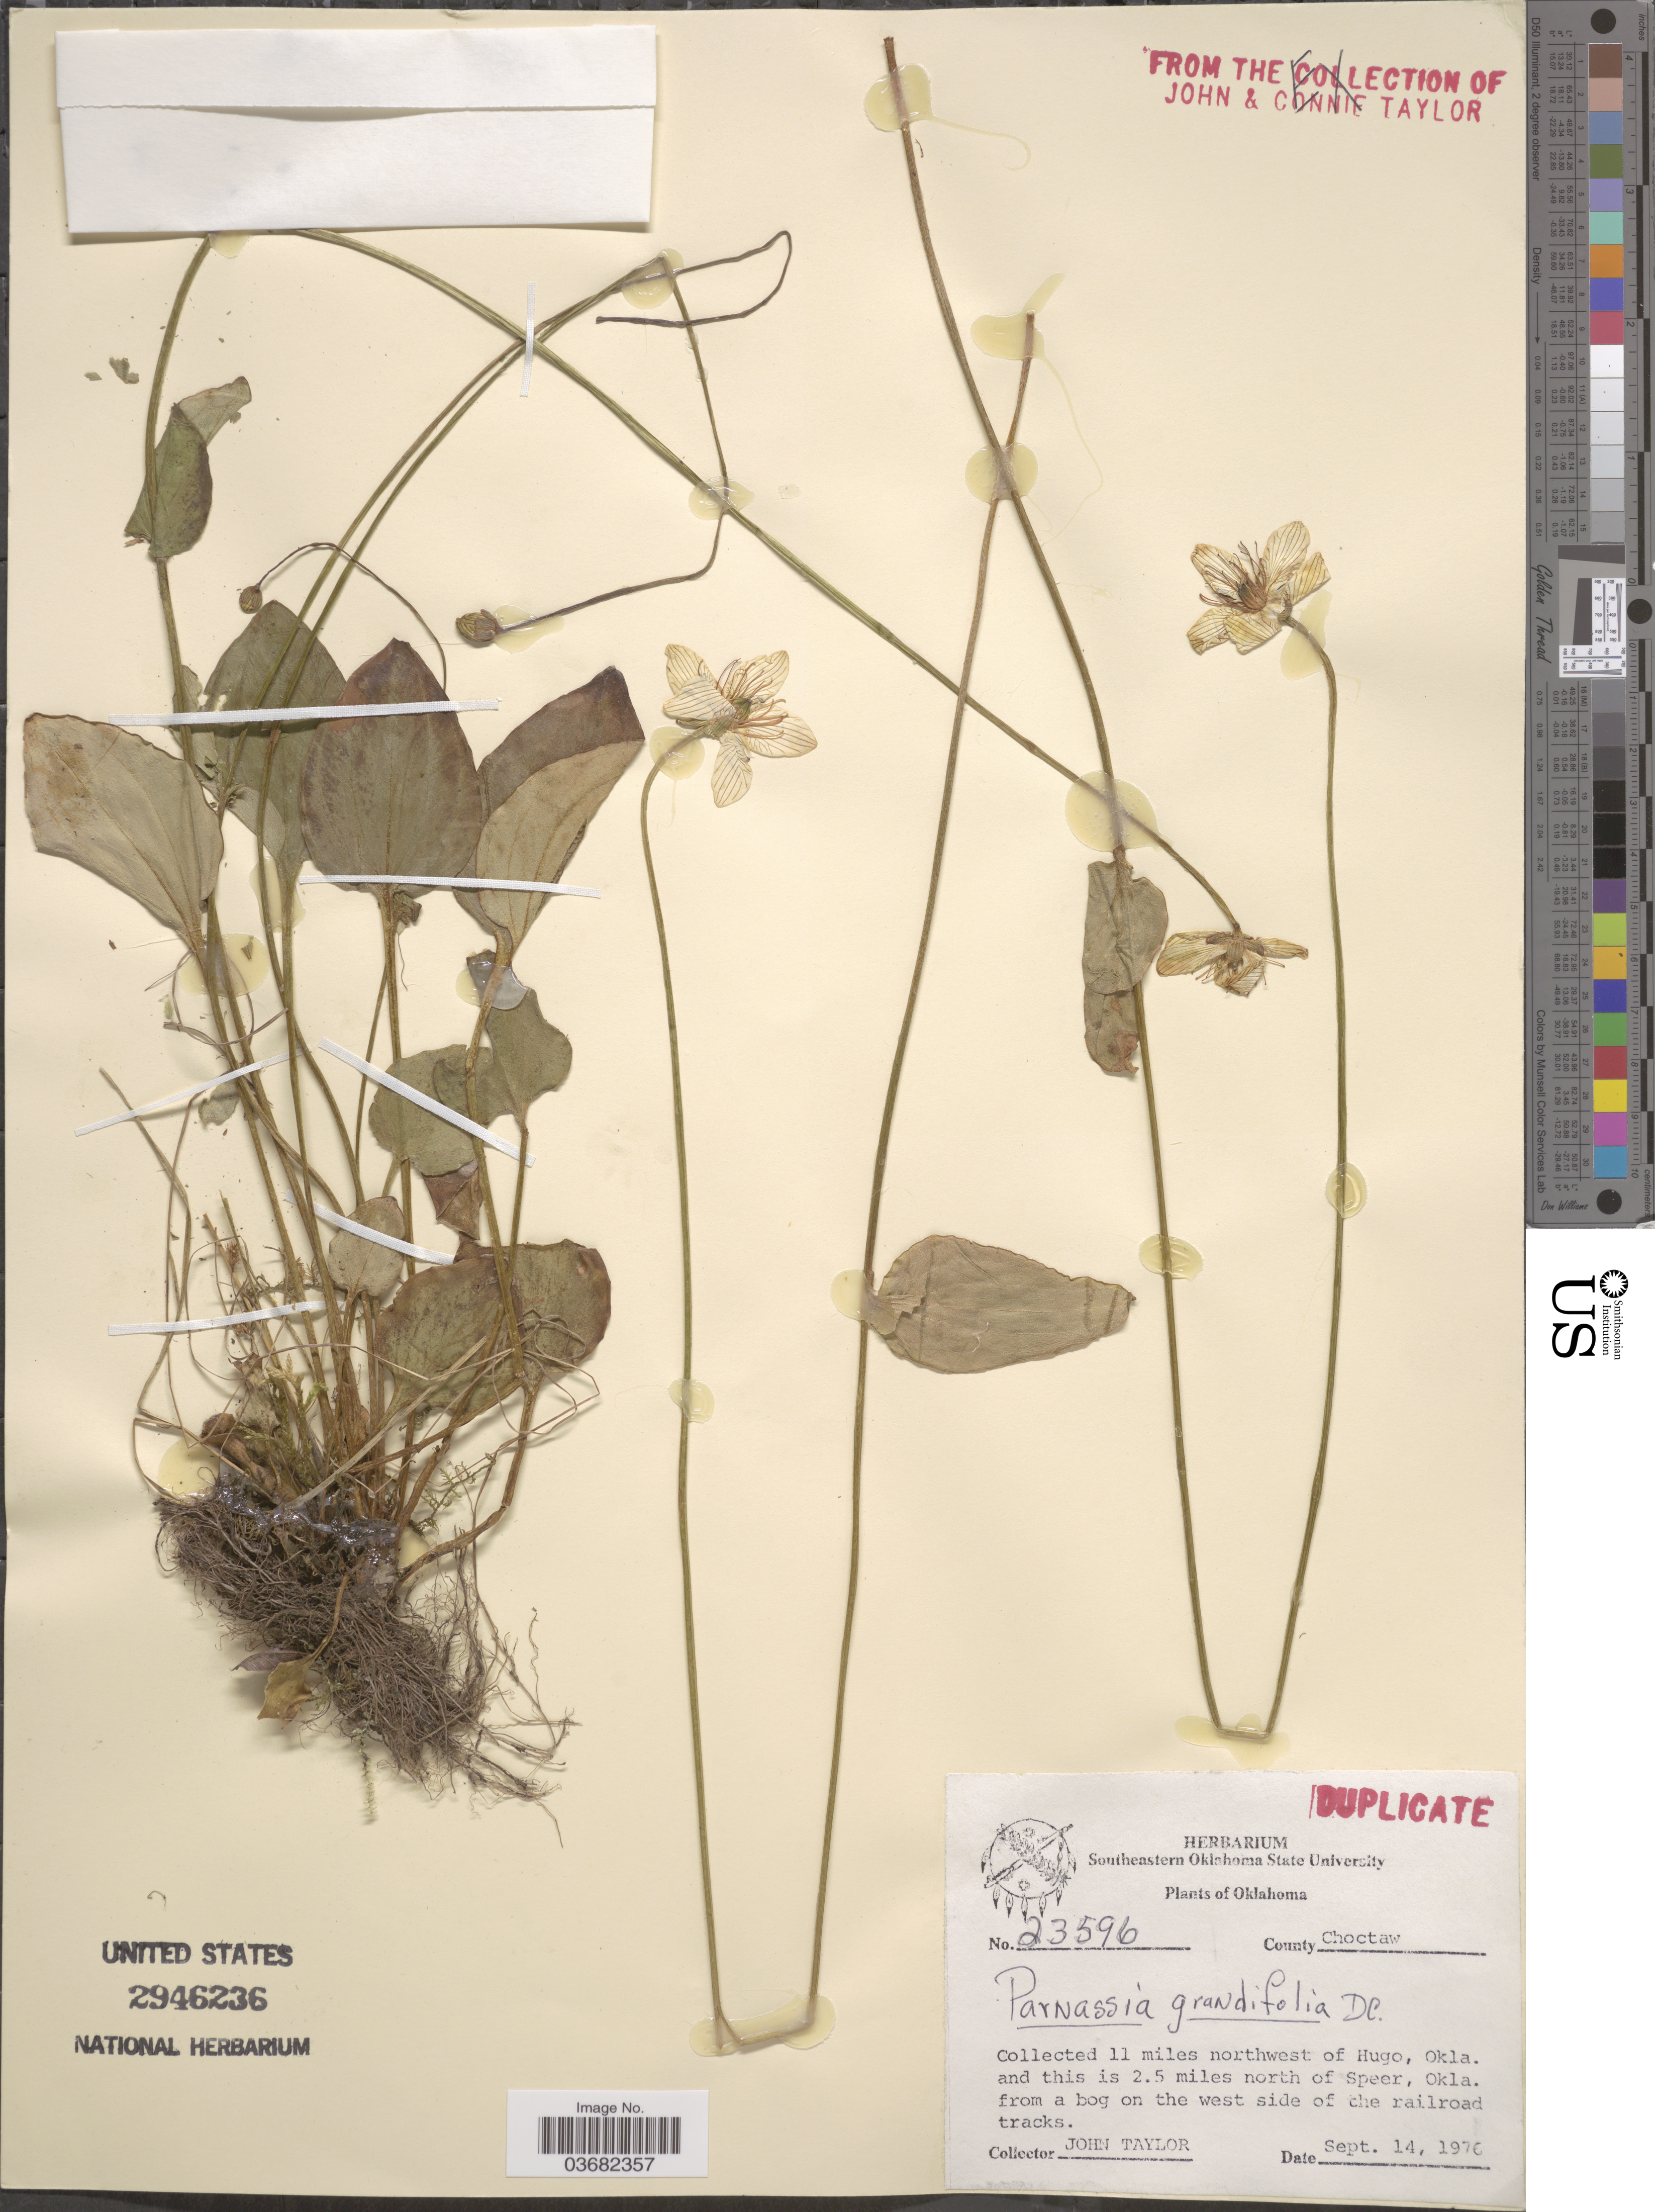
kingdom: Plantae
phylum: Tracheophyta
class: Magnoliopsida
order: Celastrales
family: Parnassiaceae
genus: Parnassia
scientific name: Parnassia grandifolia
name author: DC.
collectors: J. Taylor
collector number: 23596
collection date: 1976-09-14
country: United States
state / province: Oklahoma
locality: County Choctaw. 11 miles northwest of Hugo, Okla. and this is 2.5 miles north of Speer, Okla. from a bog on the west side of the railroad tracks.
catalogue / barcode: US 2946236